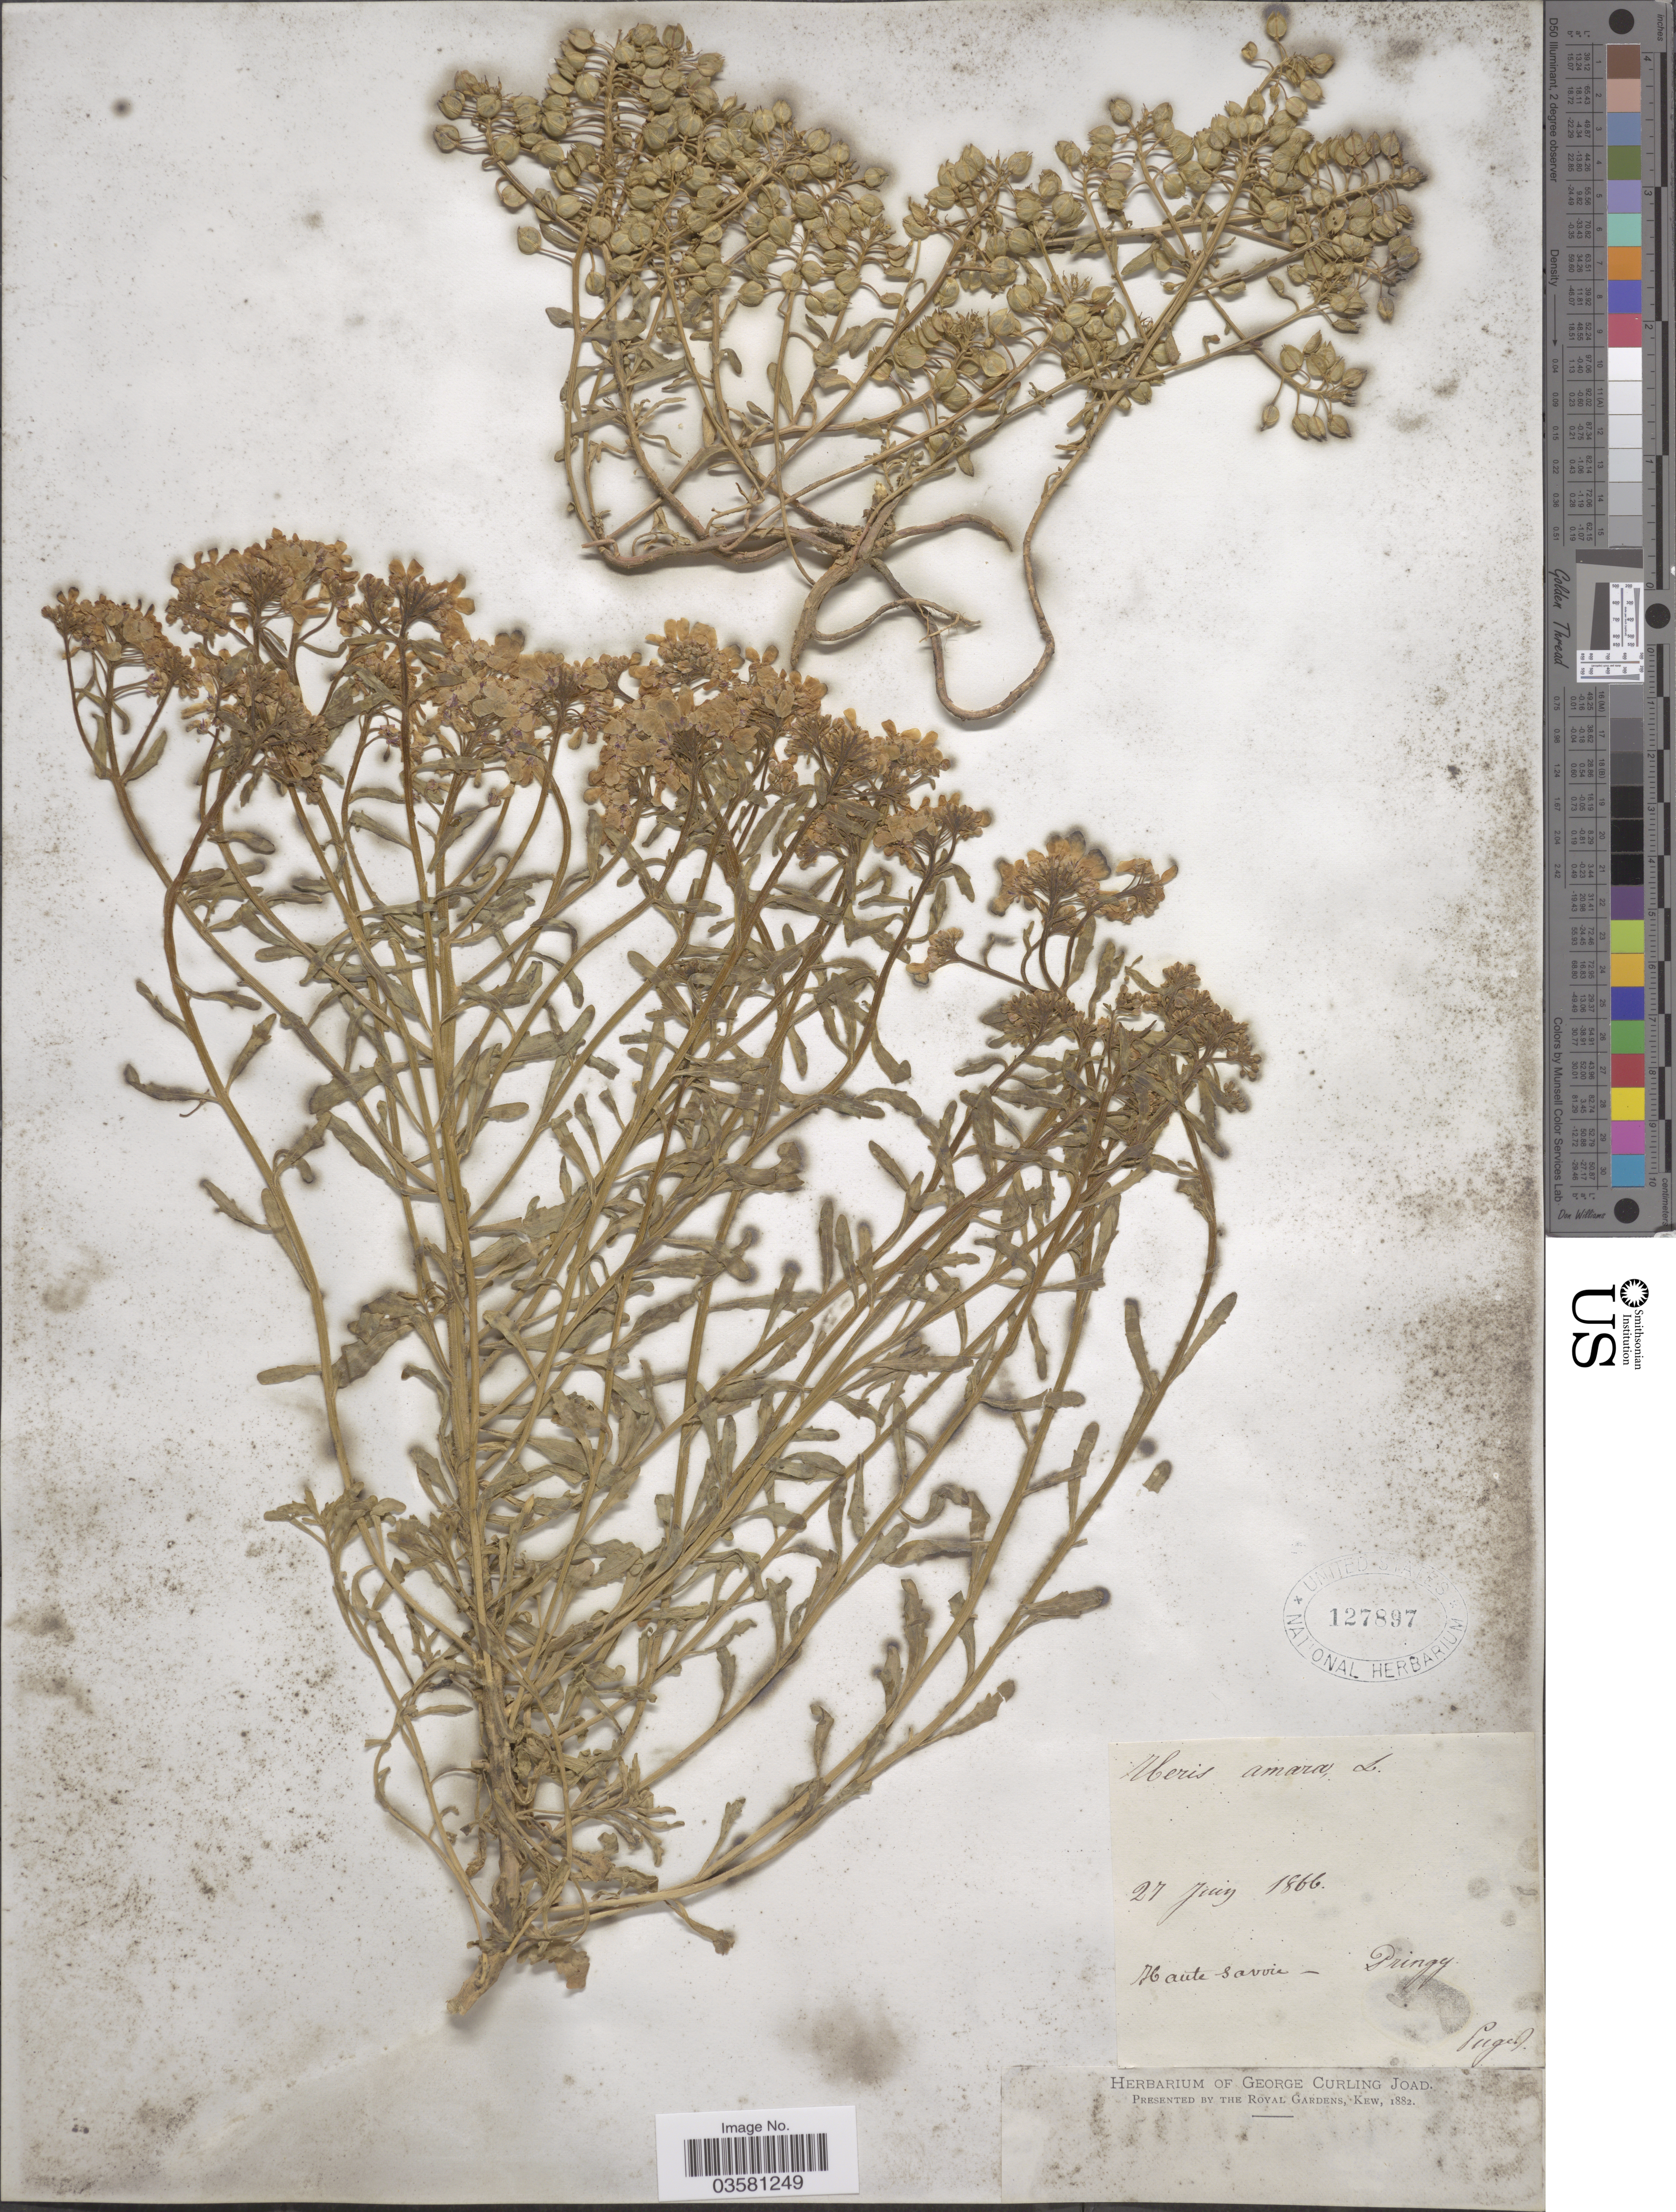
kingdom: Plantae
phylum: Tracheophyta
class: Magnoliopsida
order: Brassicales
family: Brassicaceae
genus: Iberis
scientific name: Iberis amara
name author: L.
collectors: -. Puget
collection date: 1866-06-27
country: France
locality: Haute Savoie - Pringy.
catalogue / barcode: US 127897